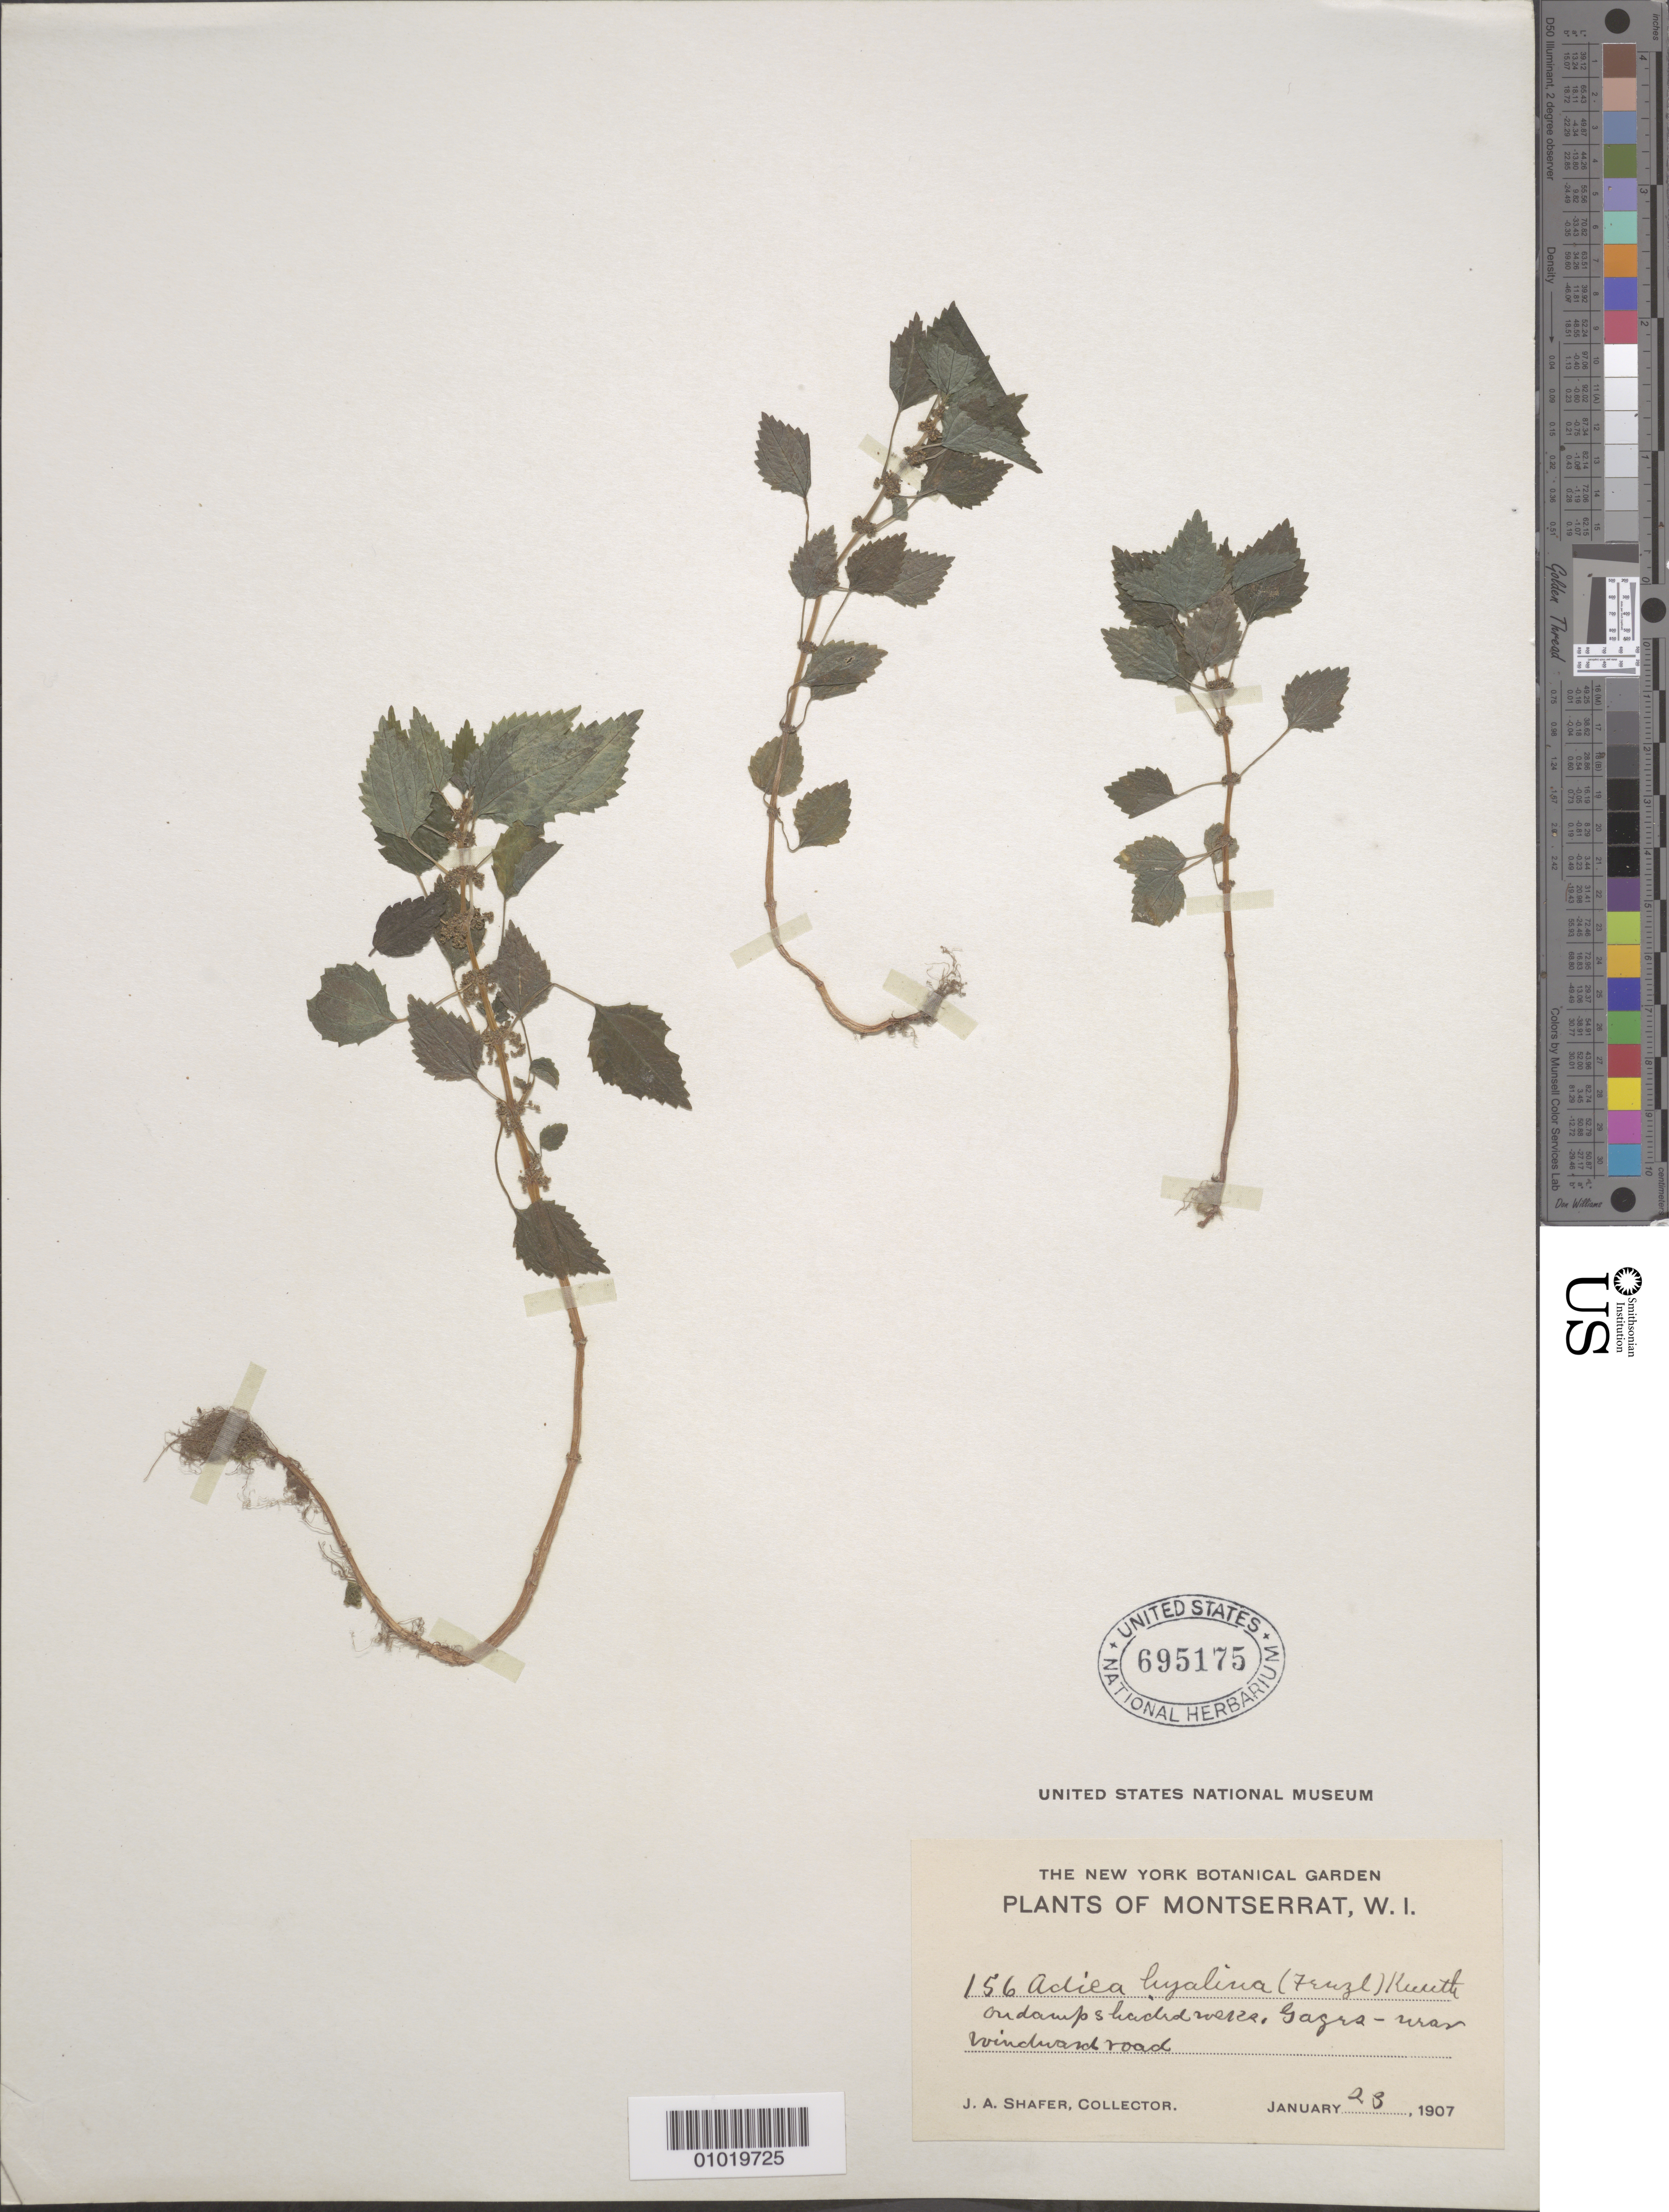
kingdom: Plantae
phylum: Tracheophyta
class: Magnoliopsida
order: Rosales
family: Urticaceae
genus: Pilea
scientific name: Pilea hyalina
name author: Fenzl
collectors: J. A. Shafer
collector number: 156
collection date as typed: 23 Jan 1907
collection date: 1907-01-23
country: Montserrat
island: Montserrat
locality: On damp shaded werza, near windward road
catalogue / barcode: US 695175